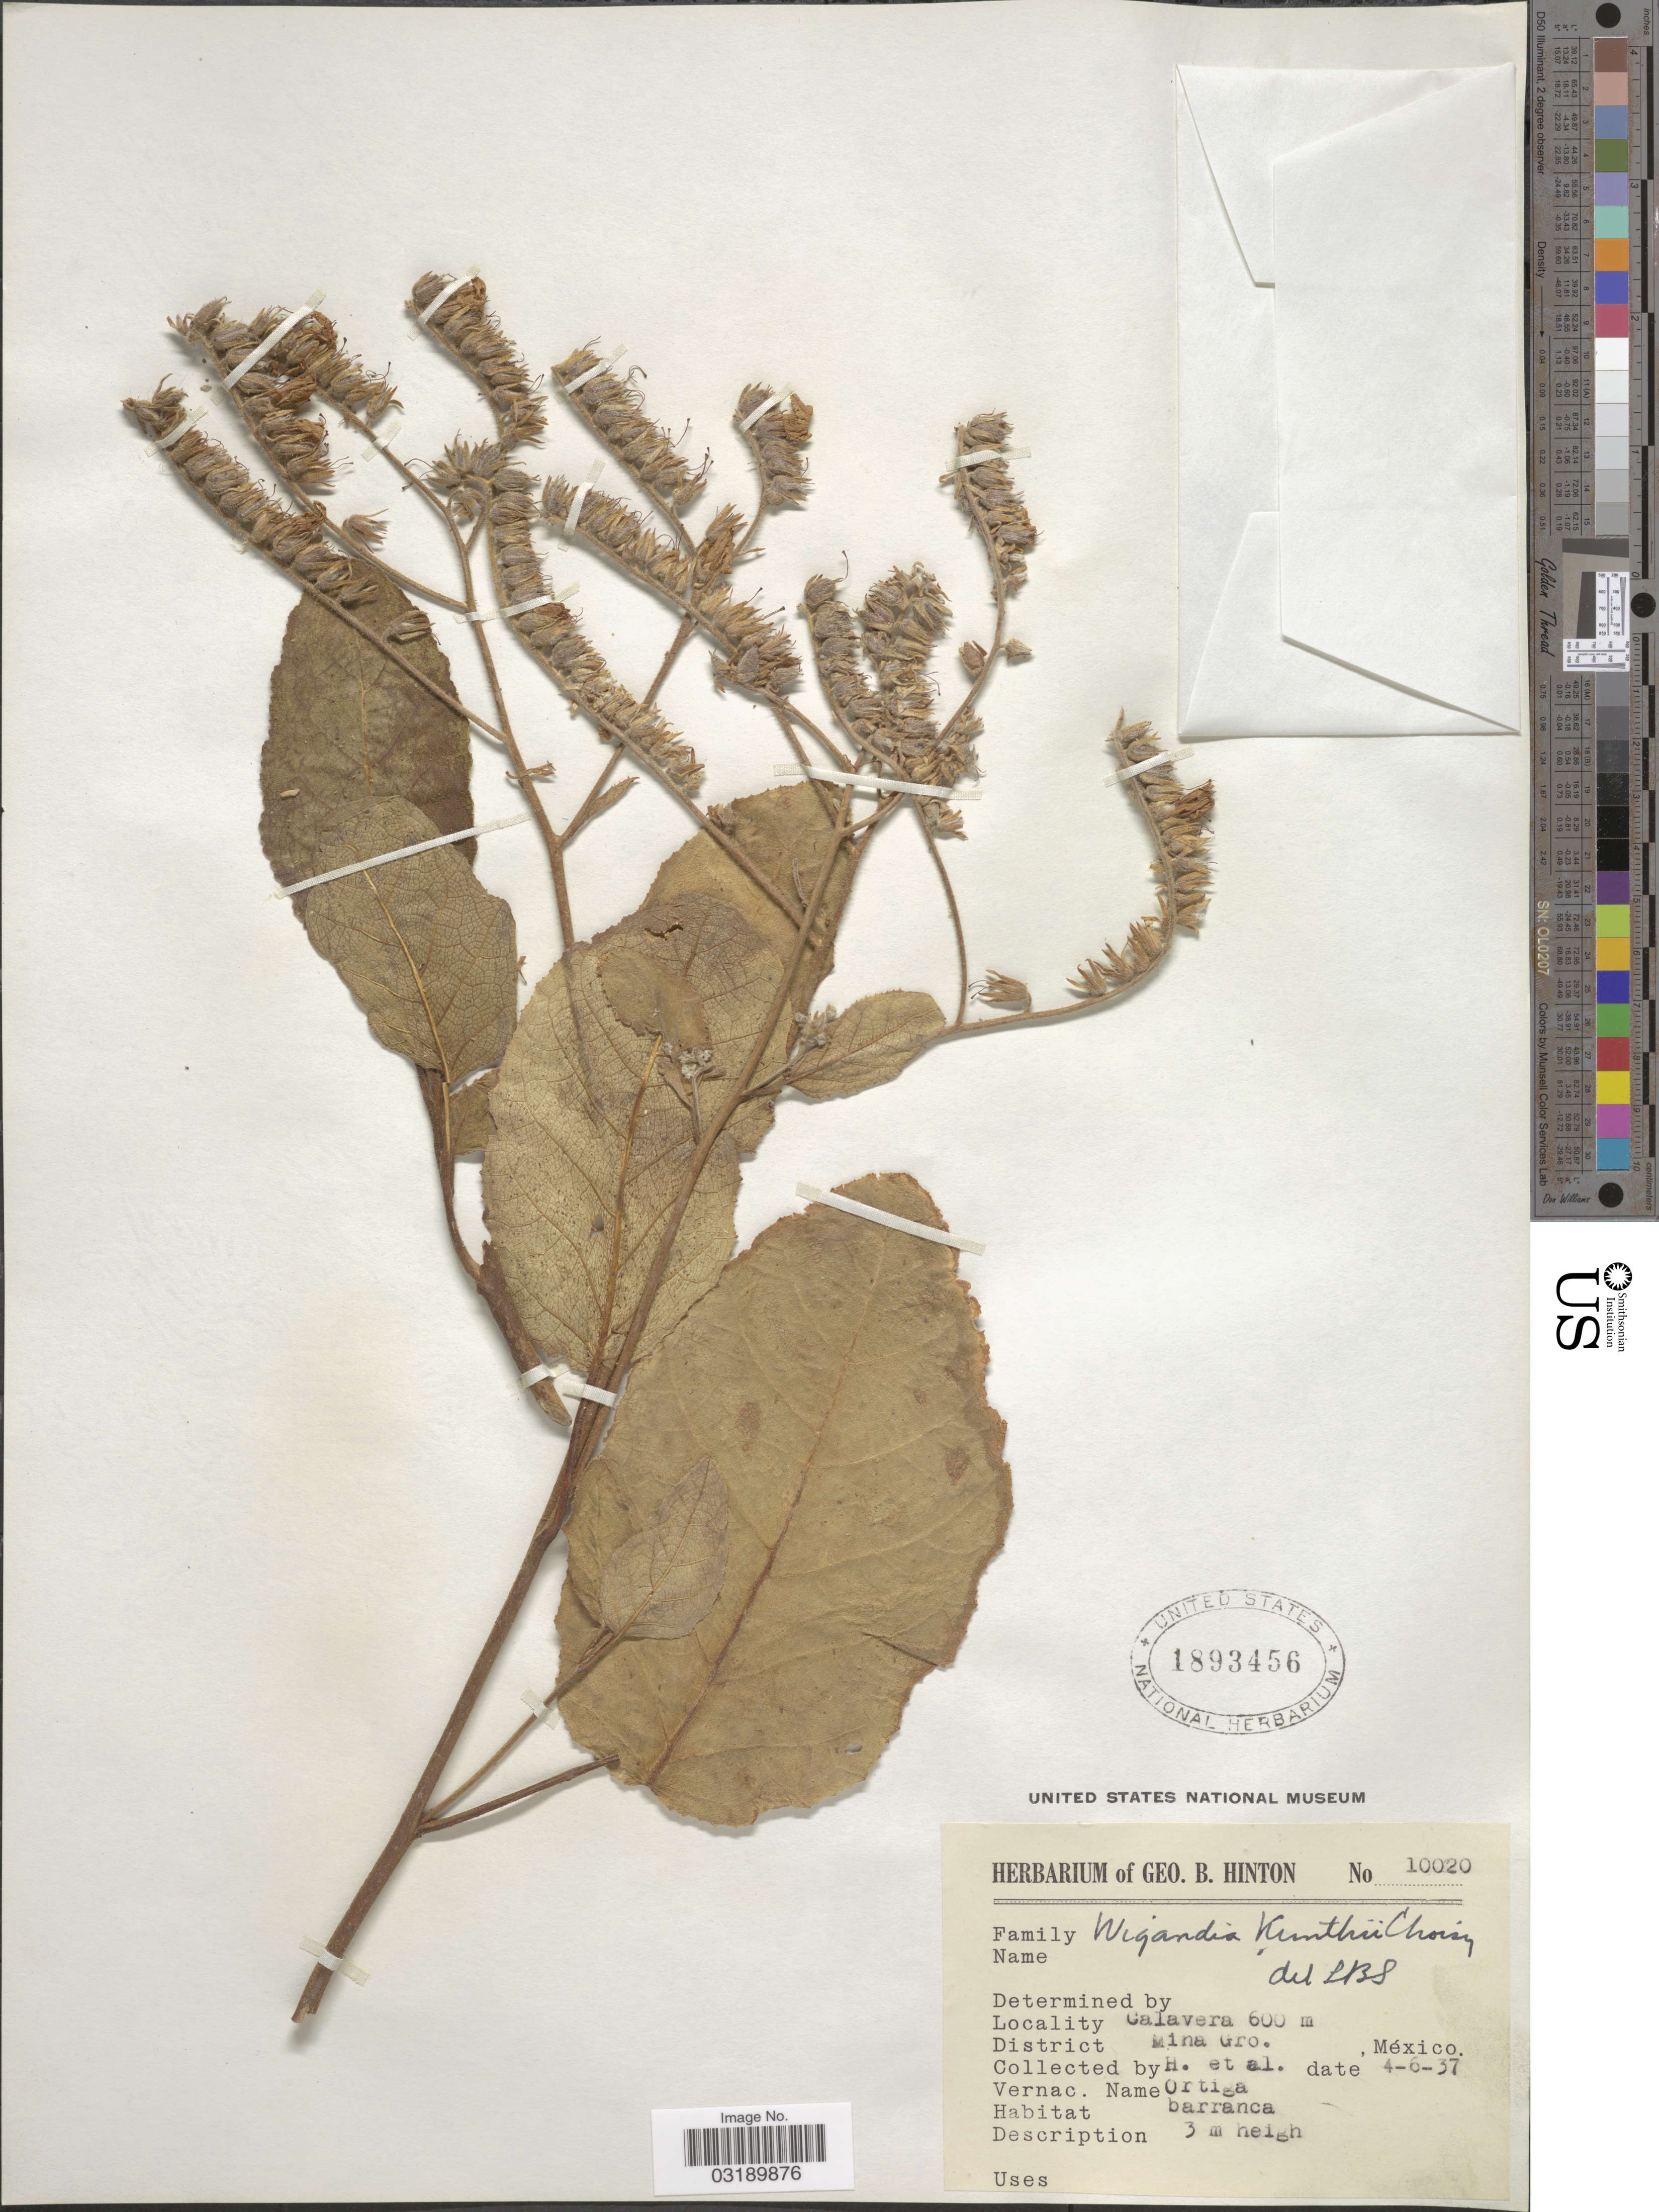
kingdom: Plantae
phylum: Tracheophyta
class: Magnoliopsida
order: Boraginales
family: Namaceae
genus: Wigandia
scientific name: Wigandia kunthii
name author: Choisy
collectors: G. B. Hinton & et al.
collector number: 10020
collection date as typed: Transcribed d/m/y: 4/6/37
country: Mexico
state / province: Guerrero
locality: Galavera. District Mina Gro.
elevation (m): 600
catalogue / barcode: US 1893456